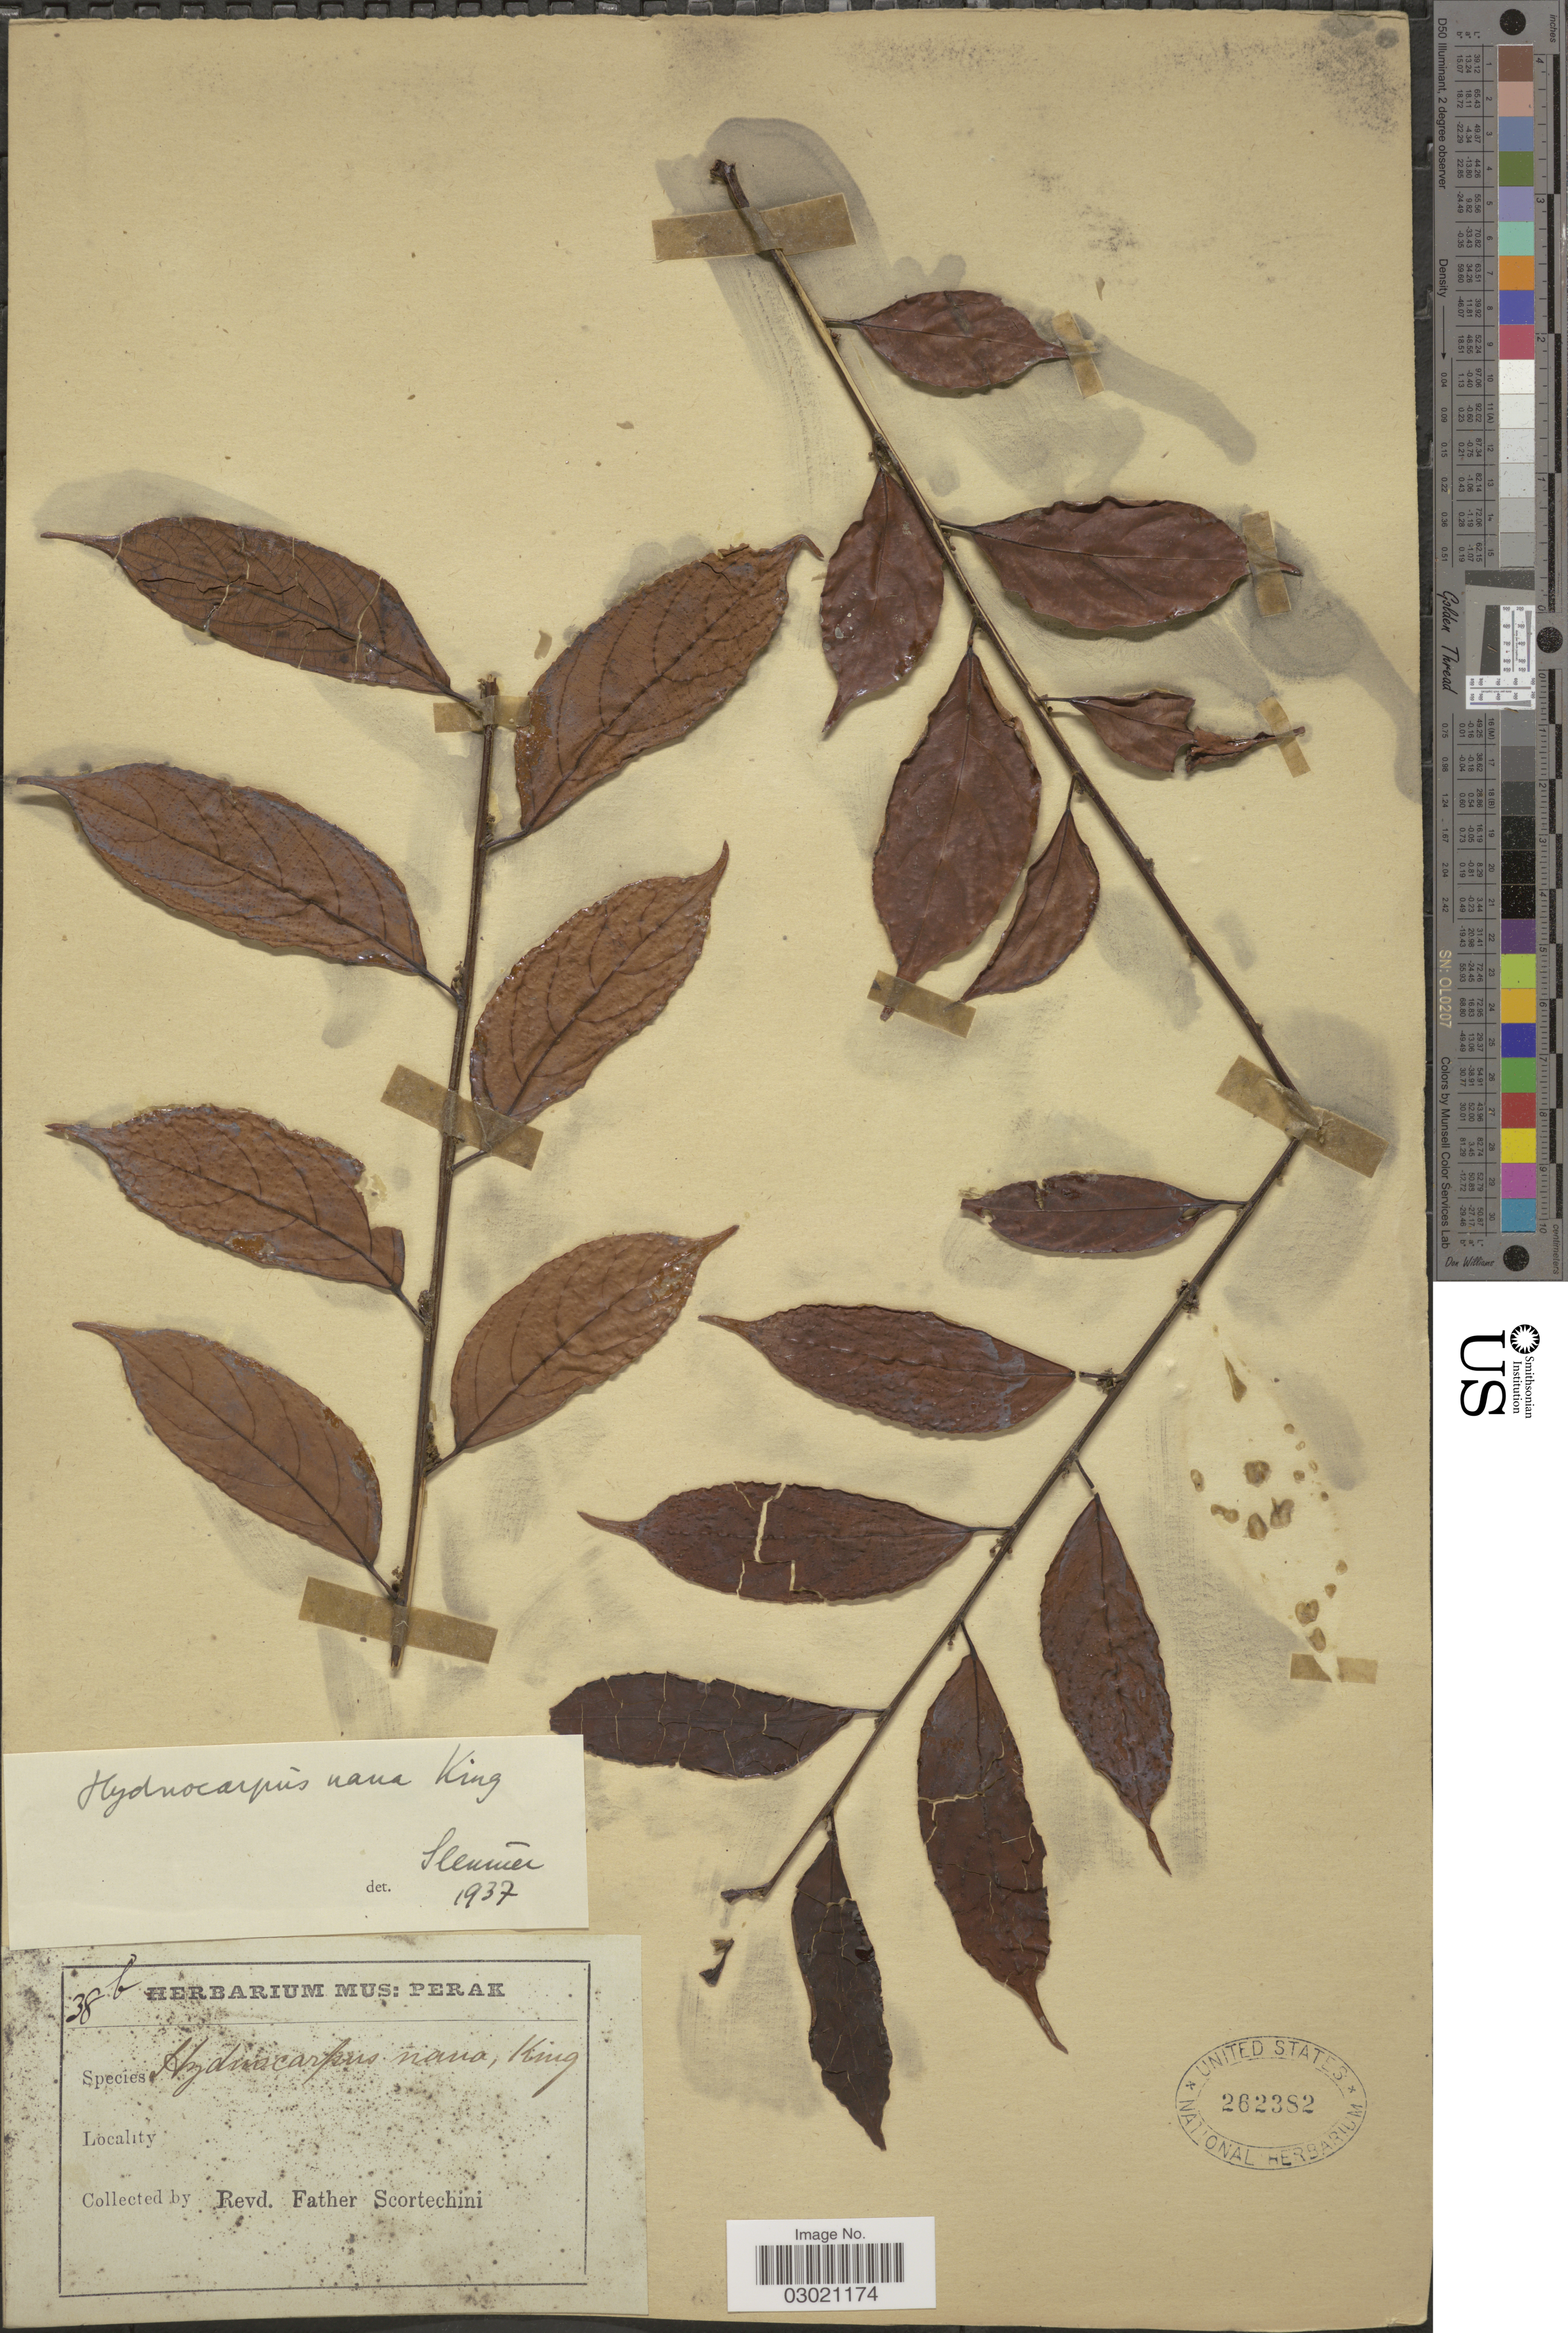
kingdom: Plantae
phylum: Tracheophyta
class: Magnoliopsida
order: Malpighiales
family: Achariaceae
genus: Hydnocarpus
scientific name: Hydnocarpus nanus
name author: King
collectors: Fr. Scortechini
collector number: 38b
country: Malaysia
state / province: Perak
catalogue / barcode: US 262382